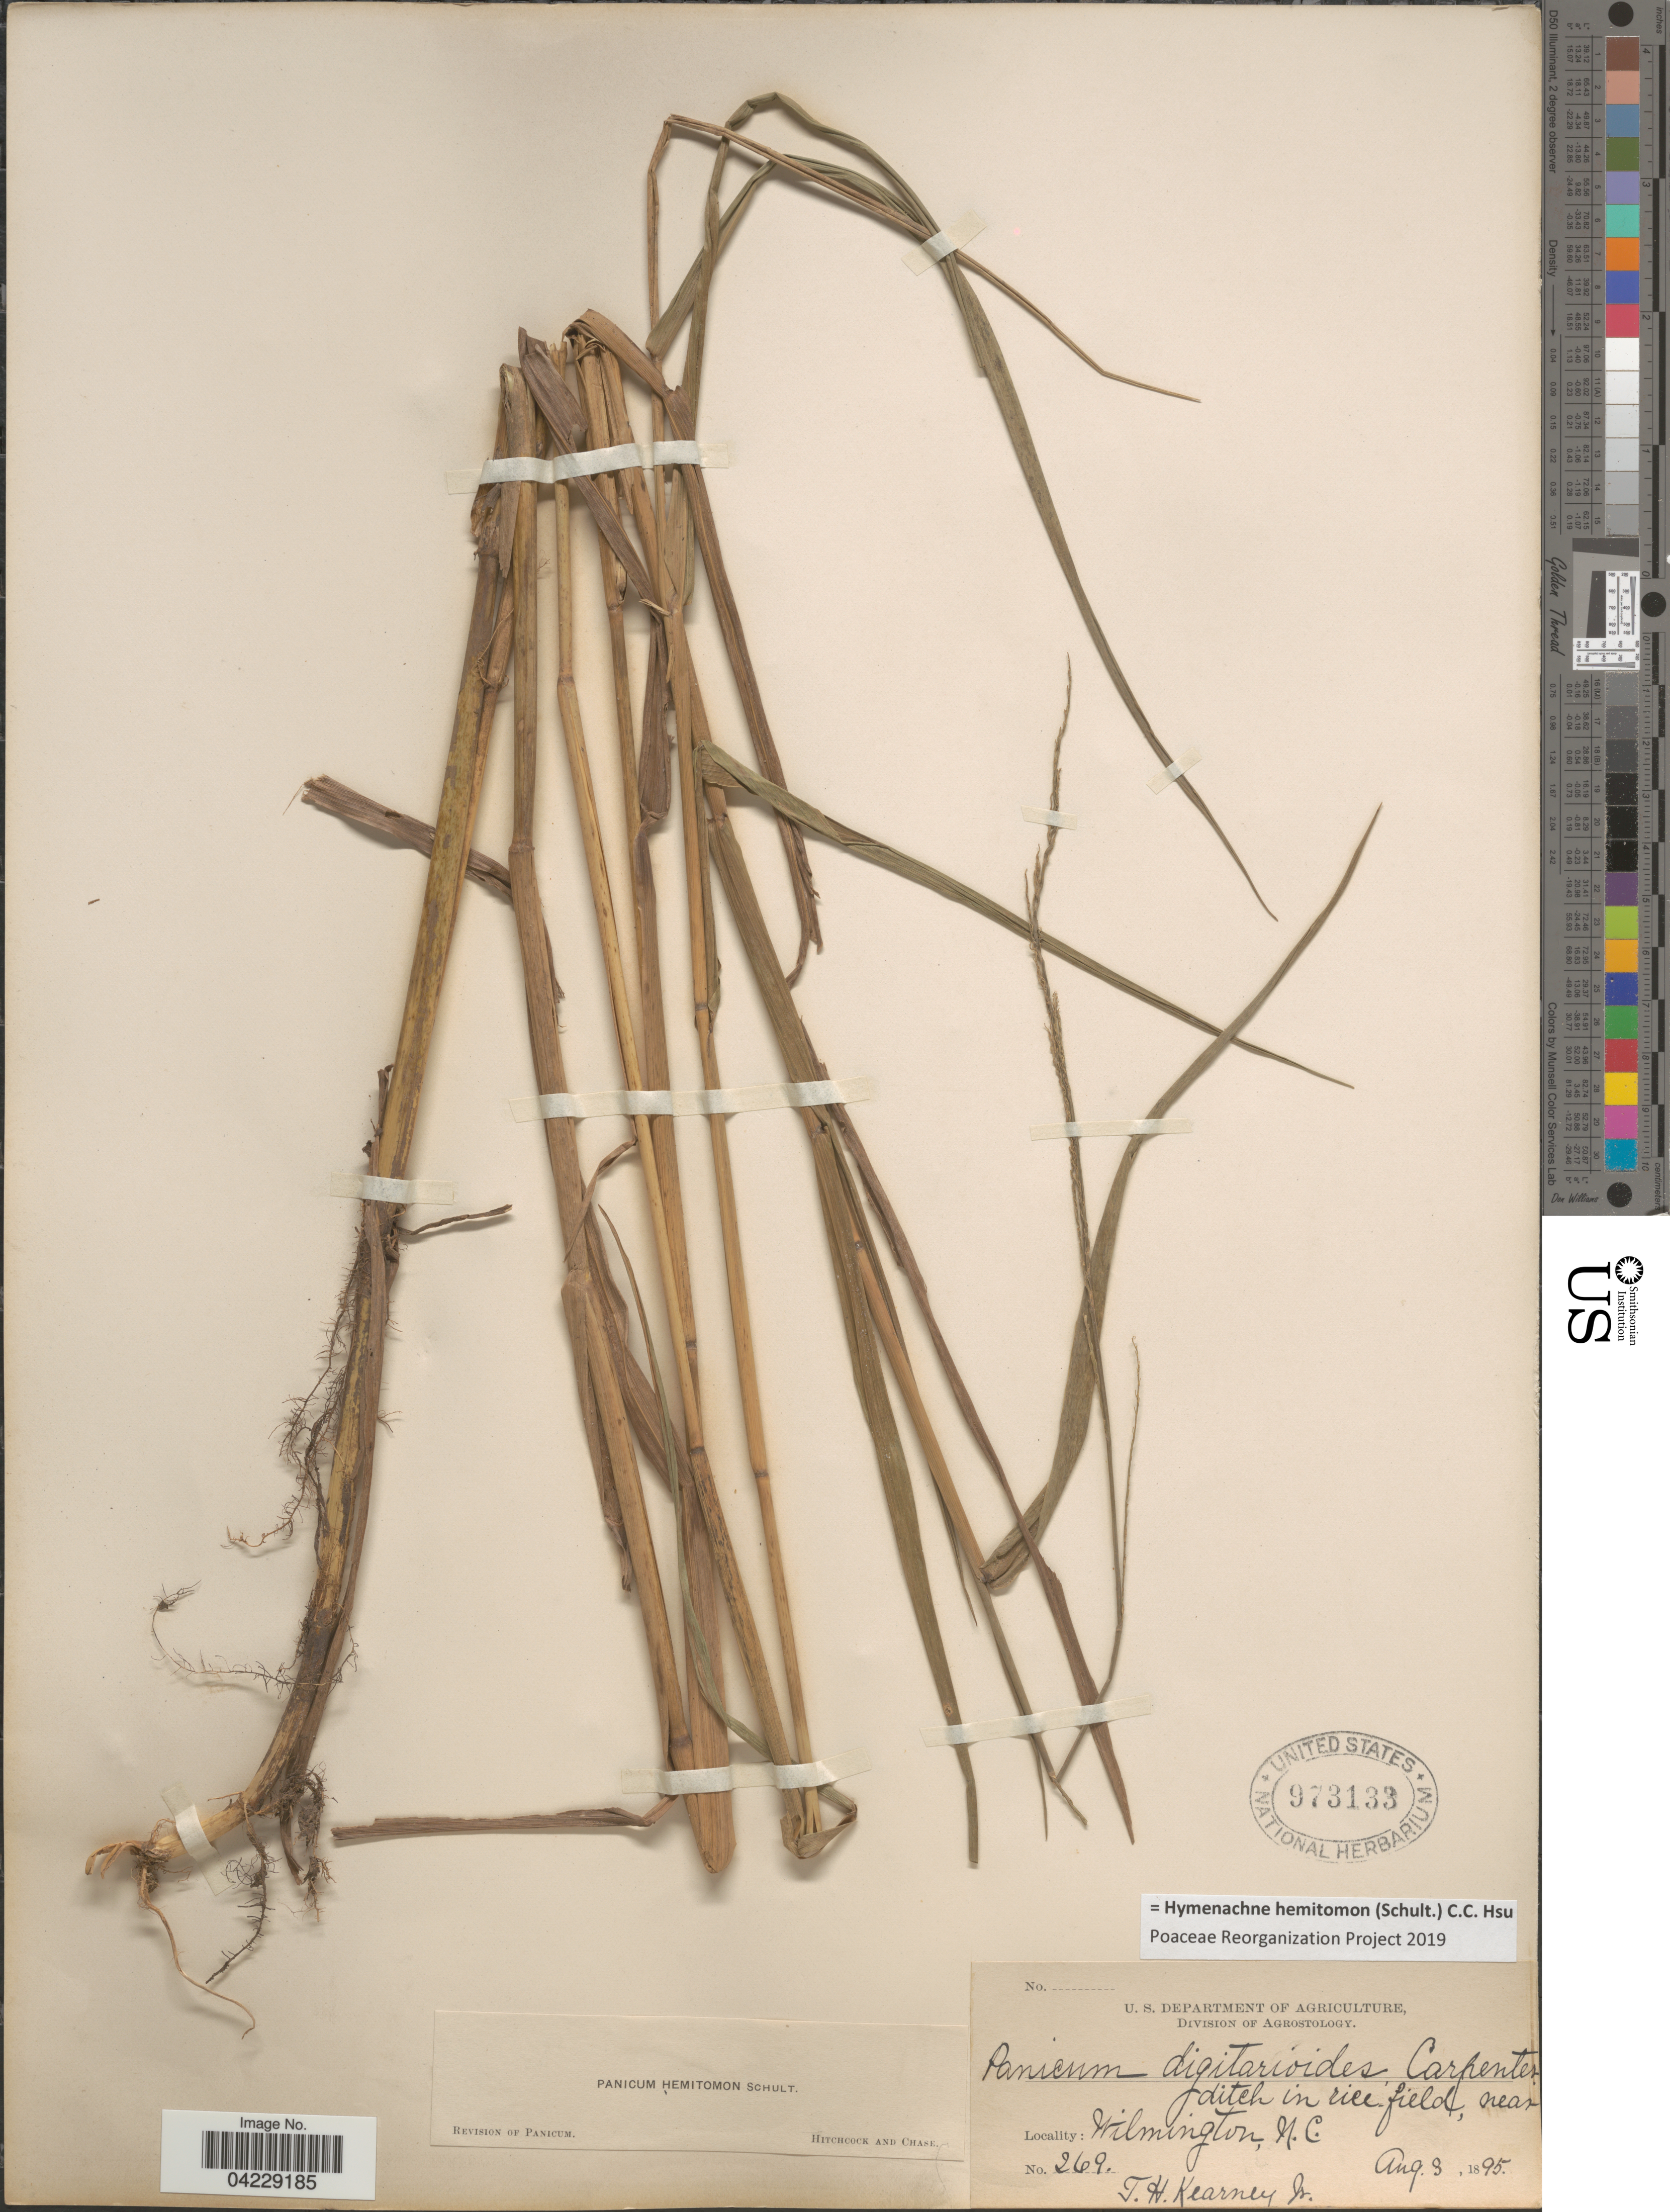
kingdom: Plantae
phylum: Tracheophyta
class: Liliopsida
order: Poales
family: Poaceae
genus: Hymenachne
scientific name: Hymenachne hemitomon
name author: (Schult.) C. C. Hsu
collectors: T. H. Kearney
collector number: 269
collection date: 1895-08-03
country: United States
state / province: North Carolina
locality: Ditch in rice field, near Wilmington.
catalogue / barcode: US 973133